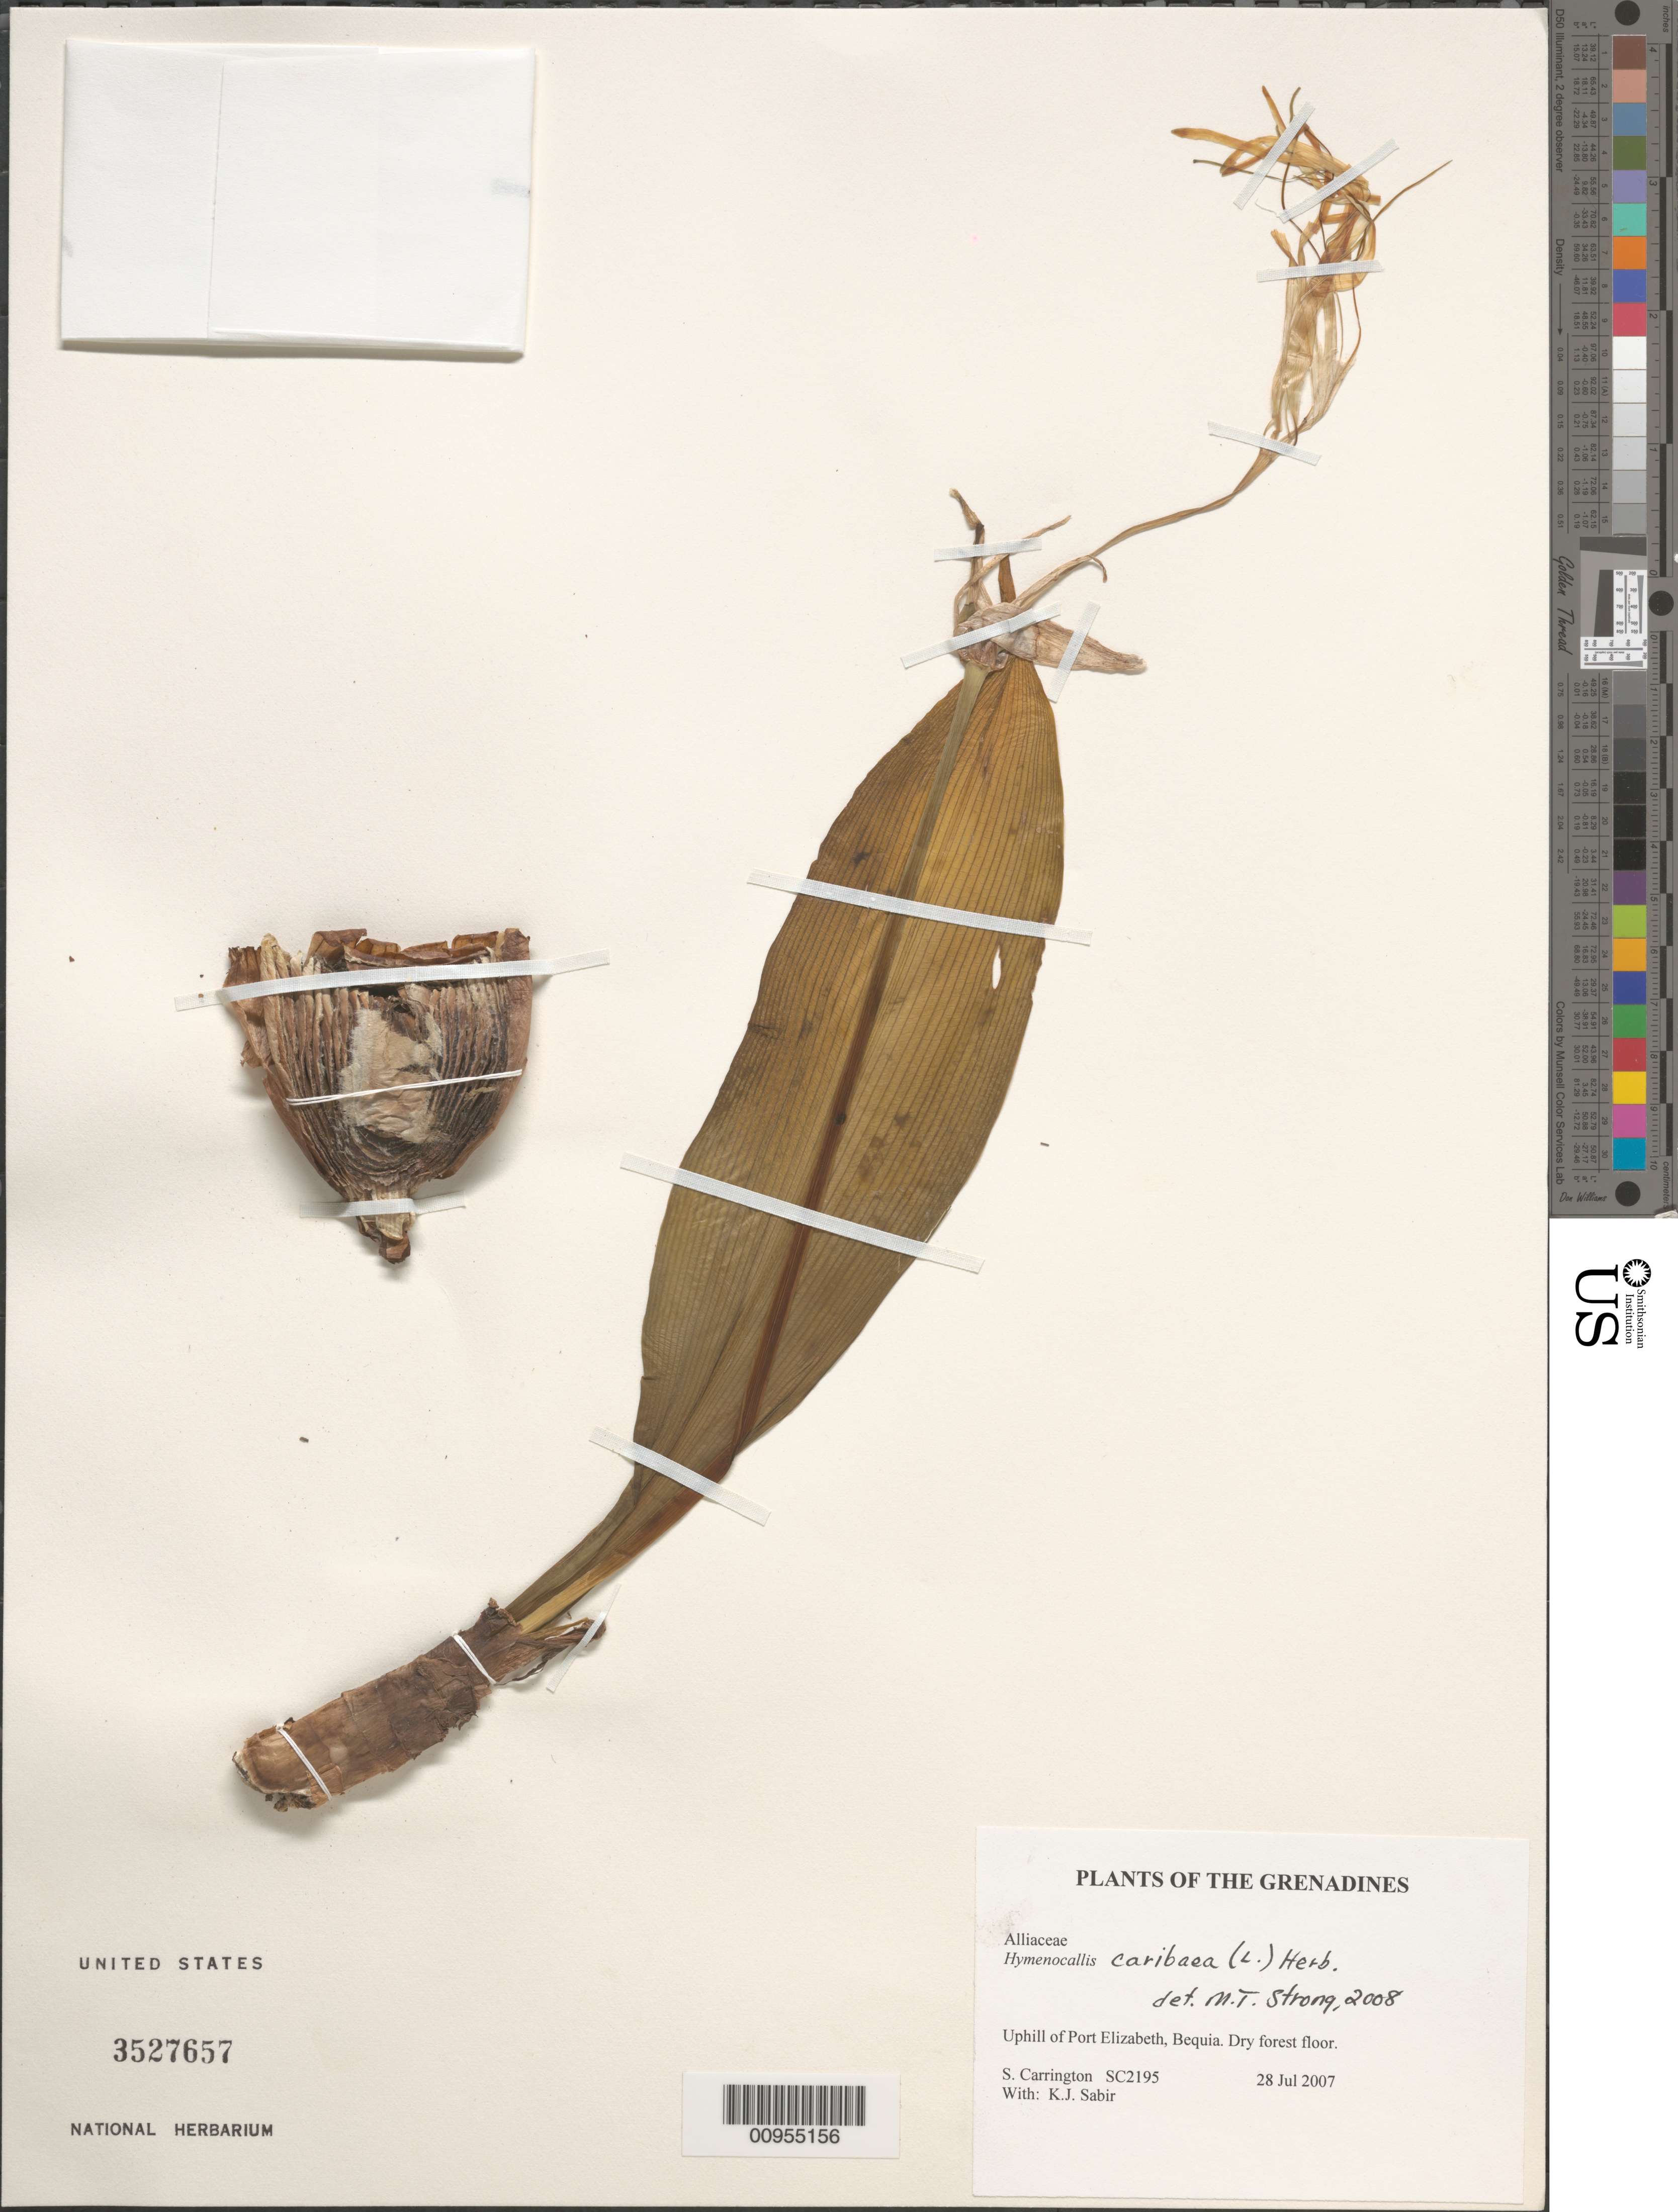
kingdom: Plantae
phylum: Tracheophyta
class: Liliopsida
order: Asparagales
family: Amaryllidaceae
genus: Hymenocallis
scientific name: Hymenocallis caribaea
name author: (L.) Herb.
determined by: Strong, M. T., (US), Smithsonian Institution - National Museum of Natural History (UNITED STATES)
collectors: C. M. S. Carrington & K. Sabir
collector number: SC 2195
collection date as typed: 28 Jul 2007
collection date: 2007-07-28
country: St. Vincent - Grenadines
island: Bequia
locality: uphill of Port Elizabeth, Bequia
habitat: dry forest floor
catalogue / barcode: US 3527657